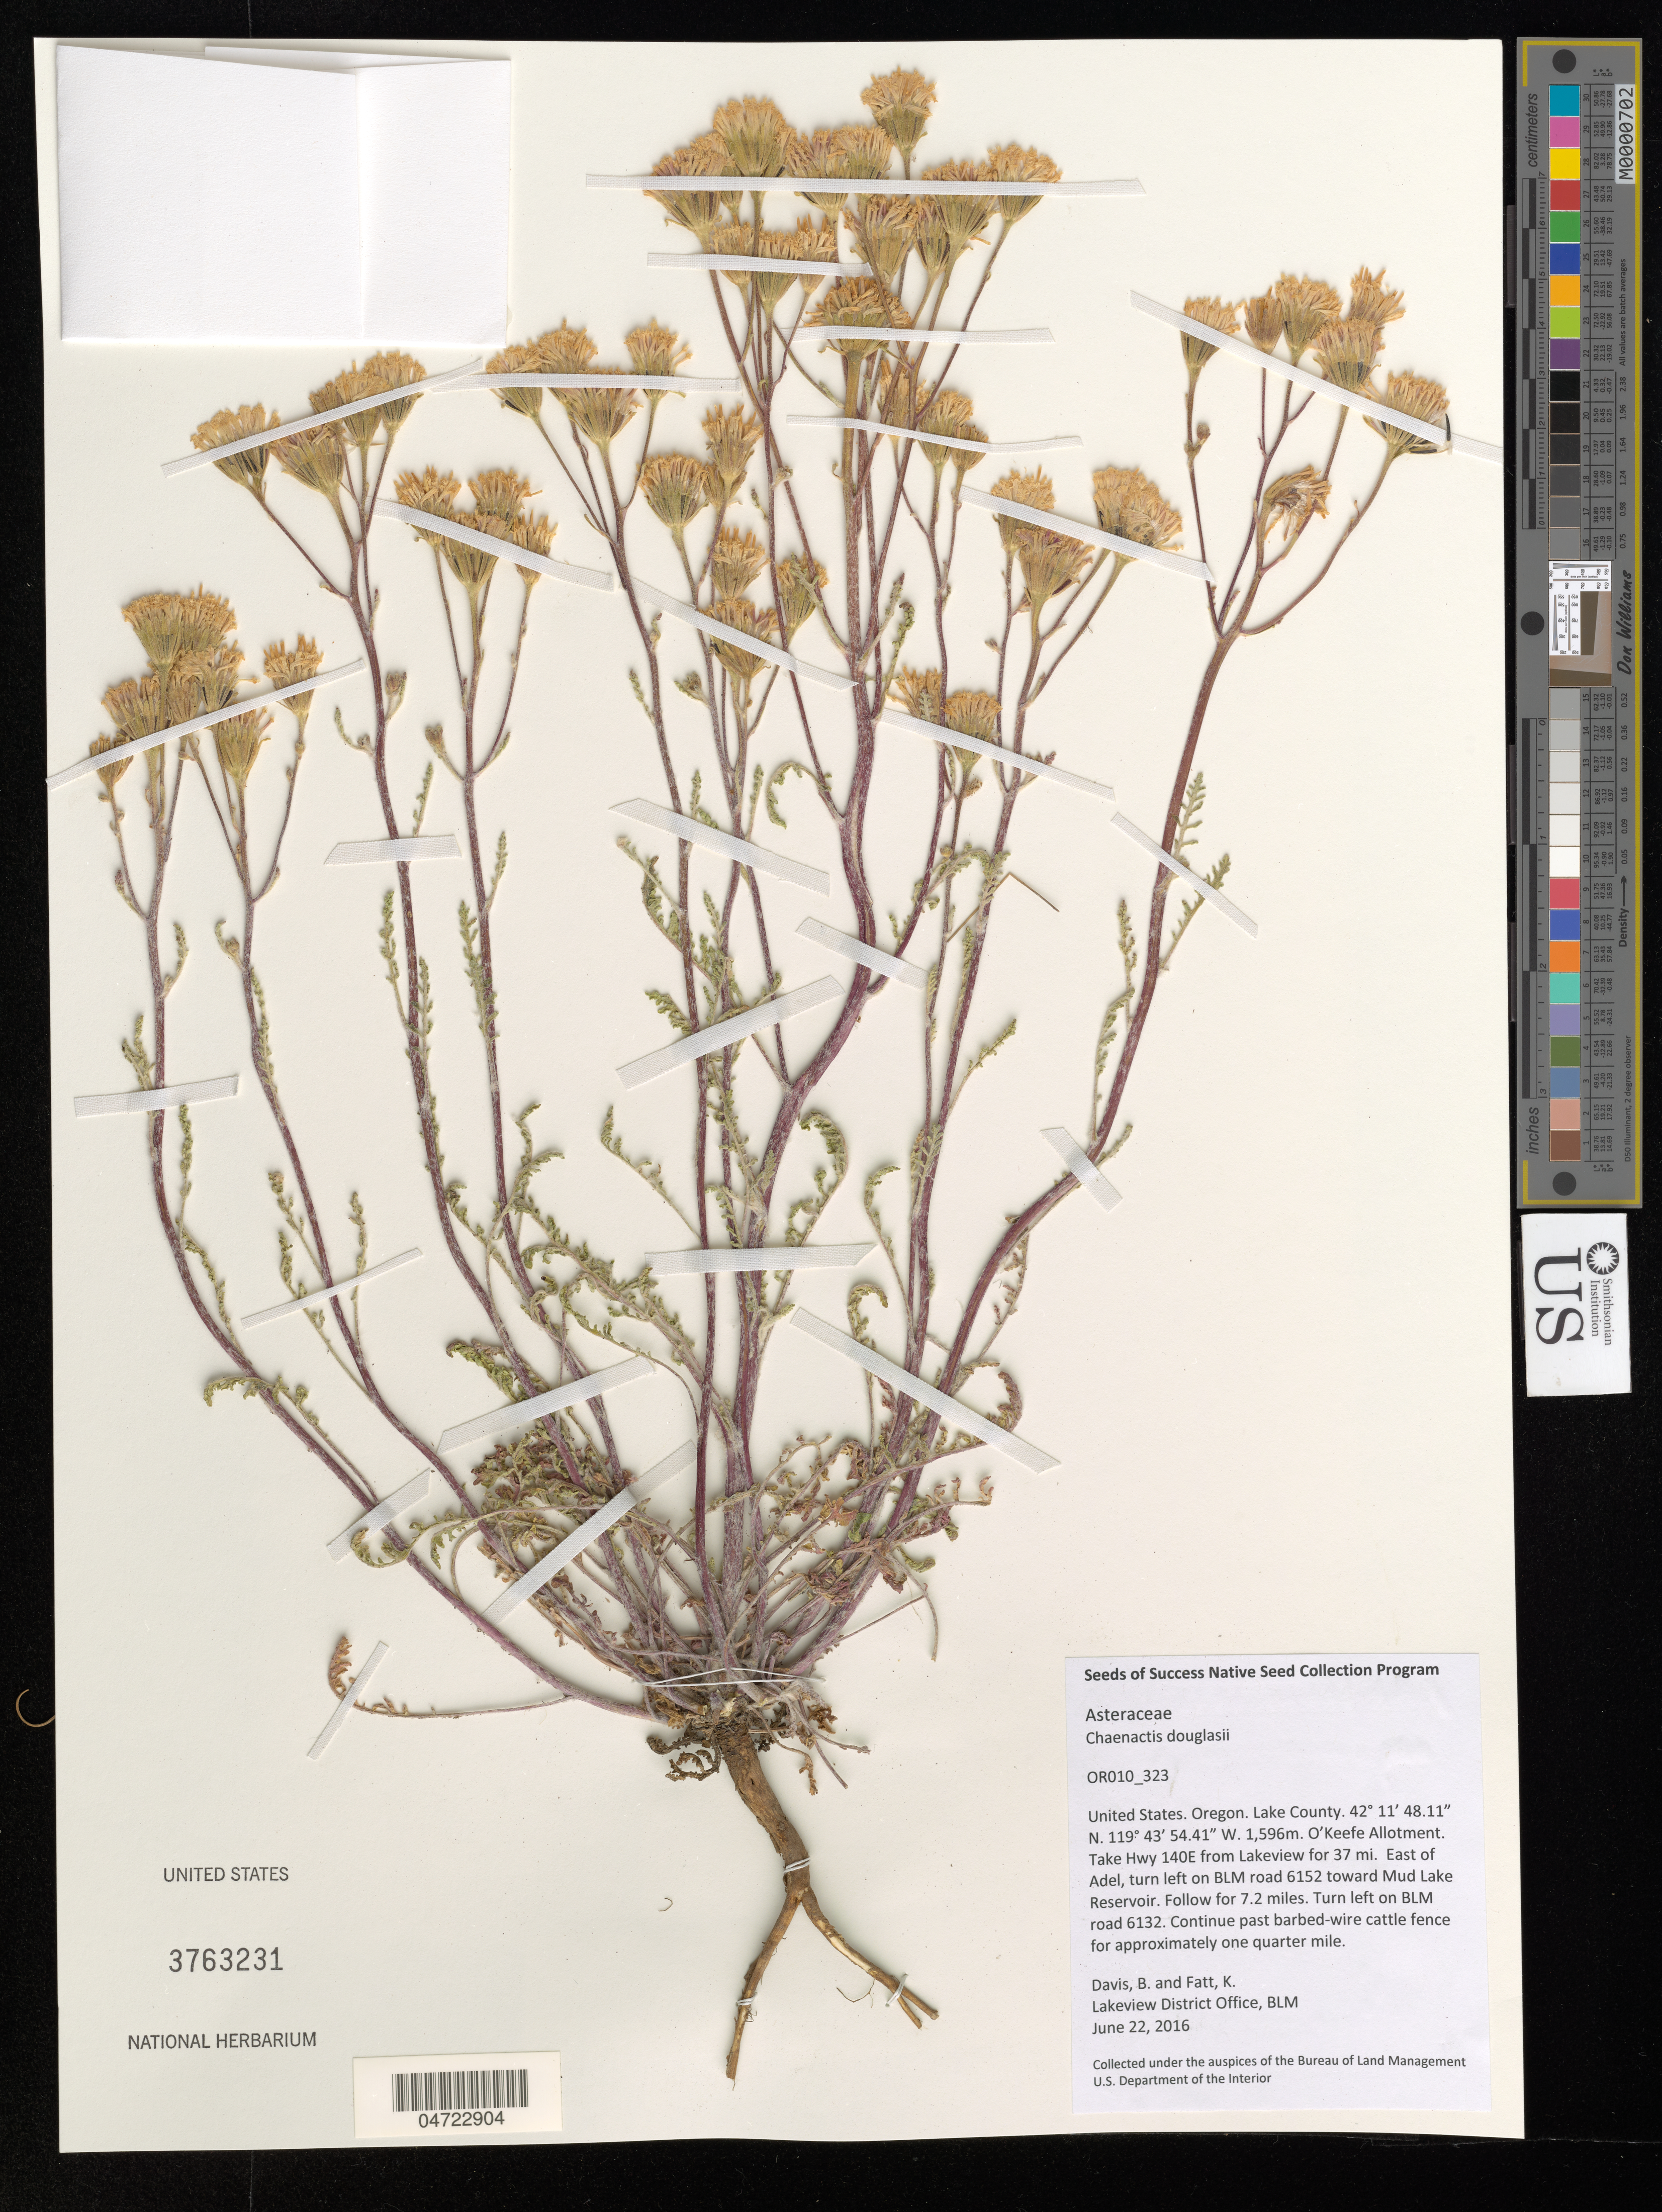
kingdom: Plantae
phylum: Tracheophyta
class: Magnoliopsida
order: Asterales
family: Asteraceae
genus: Chaenactis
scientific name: Chaenactis douglasii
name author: Hook. & Arn.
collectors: B. Davis & K. Fatt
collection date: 2016-06-22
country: United States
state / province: Oregon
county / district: Lake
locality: Lake County. O'Keefe Allotment. Take Hwy 140E from Lakeview for 37 mi. East of Adel, turn left on BLM road 6152 toward Mud Lake Reservoir. Follow for 7.2 miles. Turn left on BLM road 6132. Continue past barbed-wire cattle fence for approximately one quarter mile.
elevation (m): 1596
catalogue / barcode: US 3763231